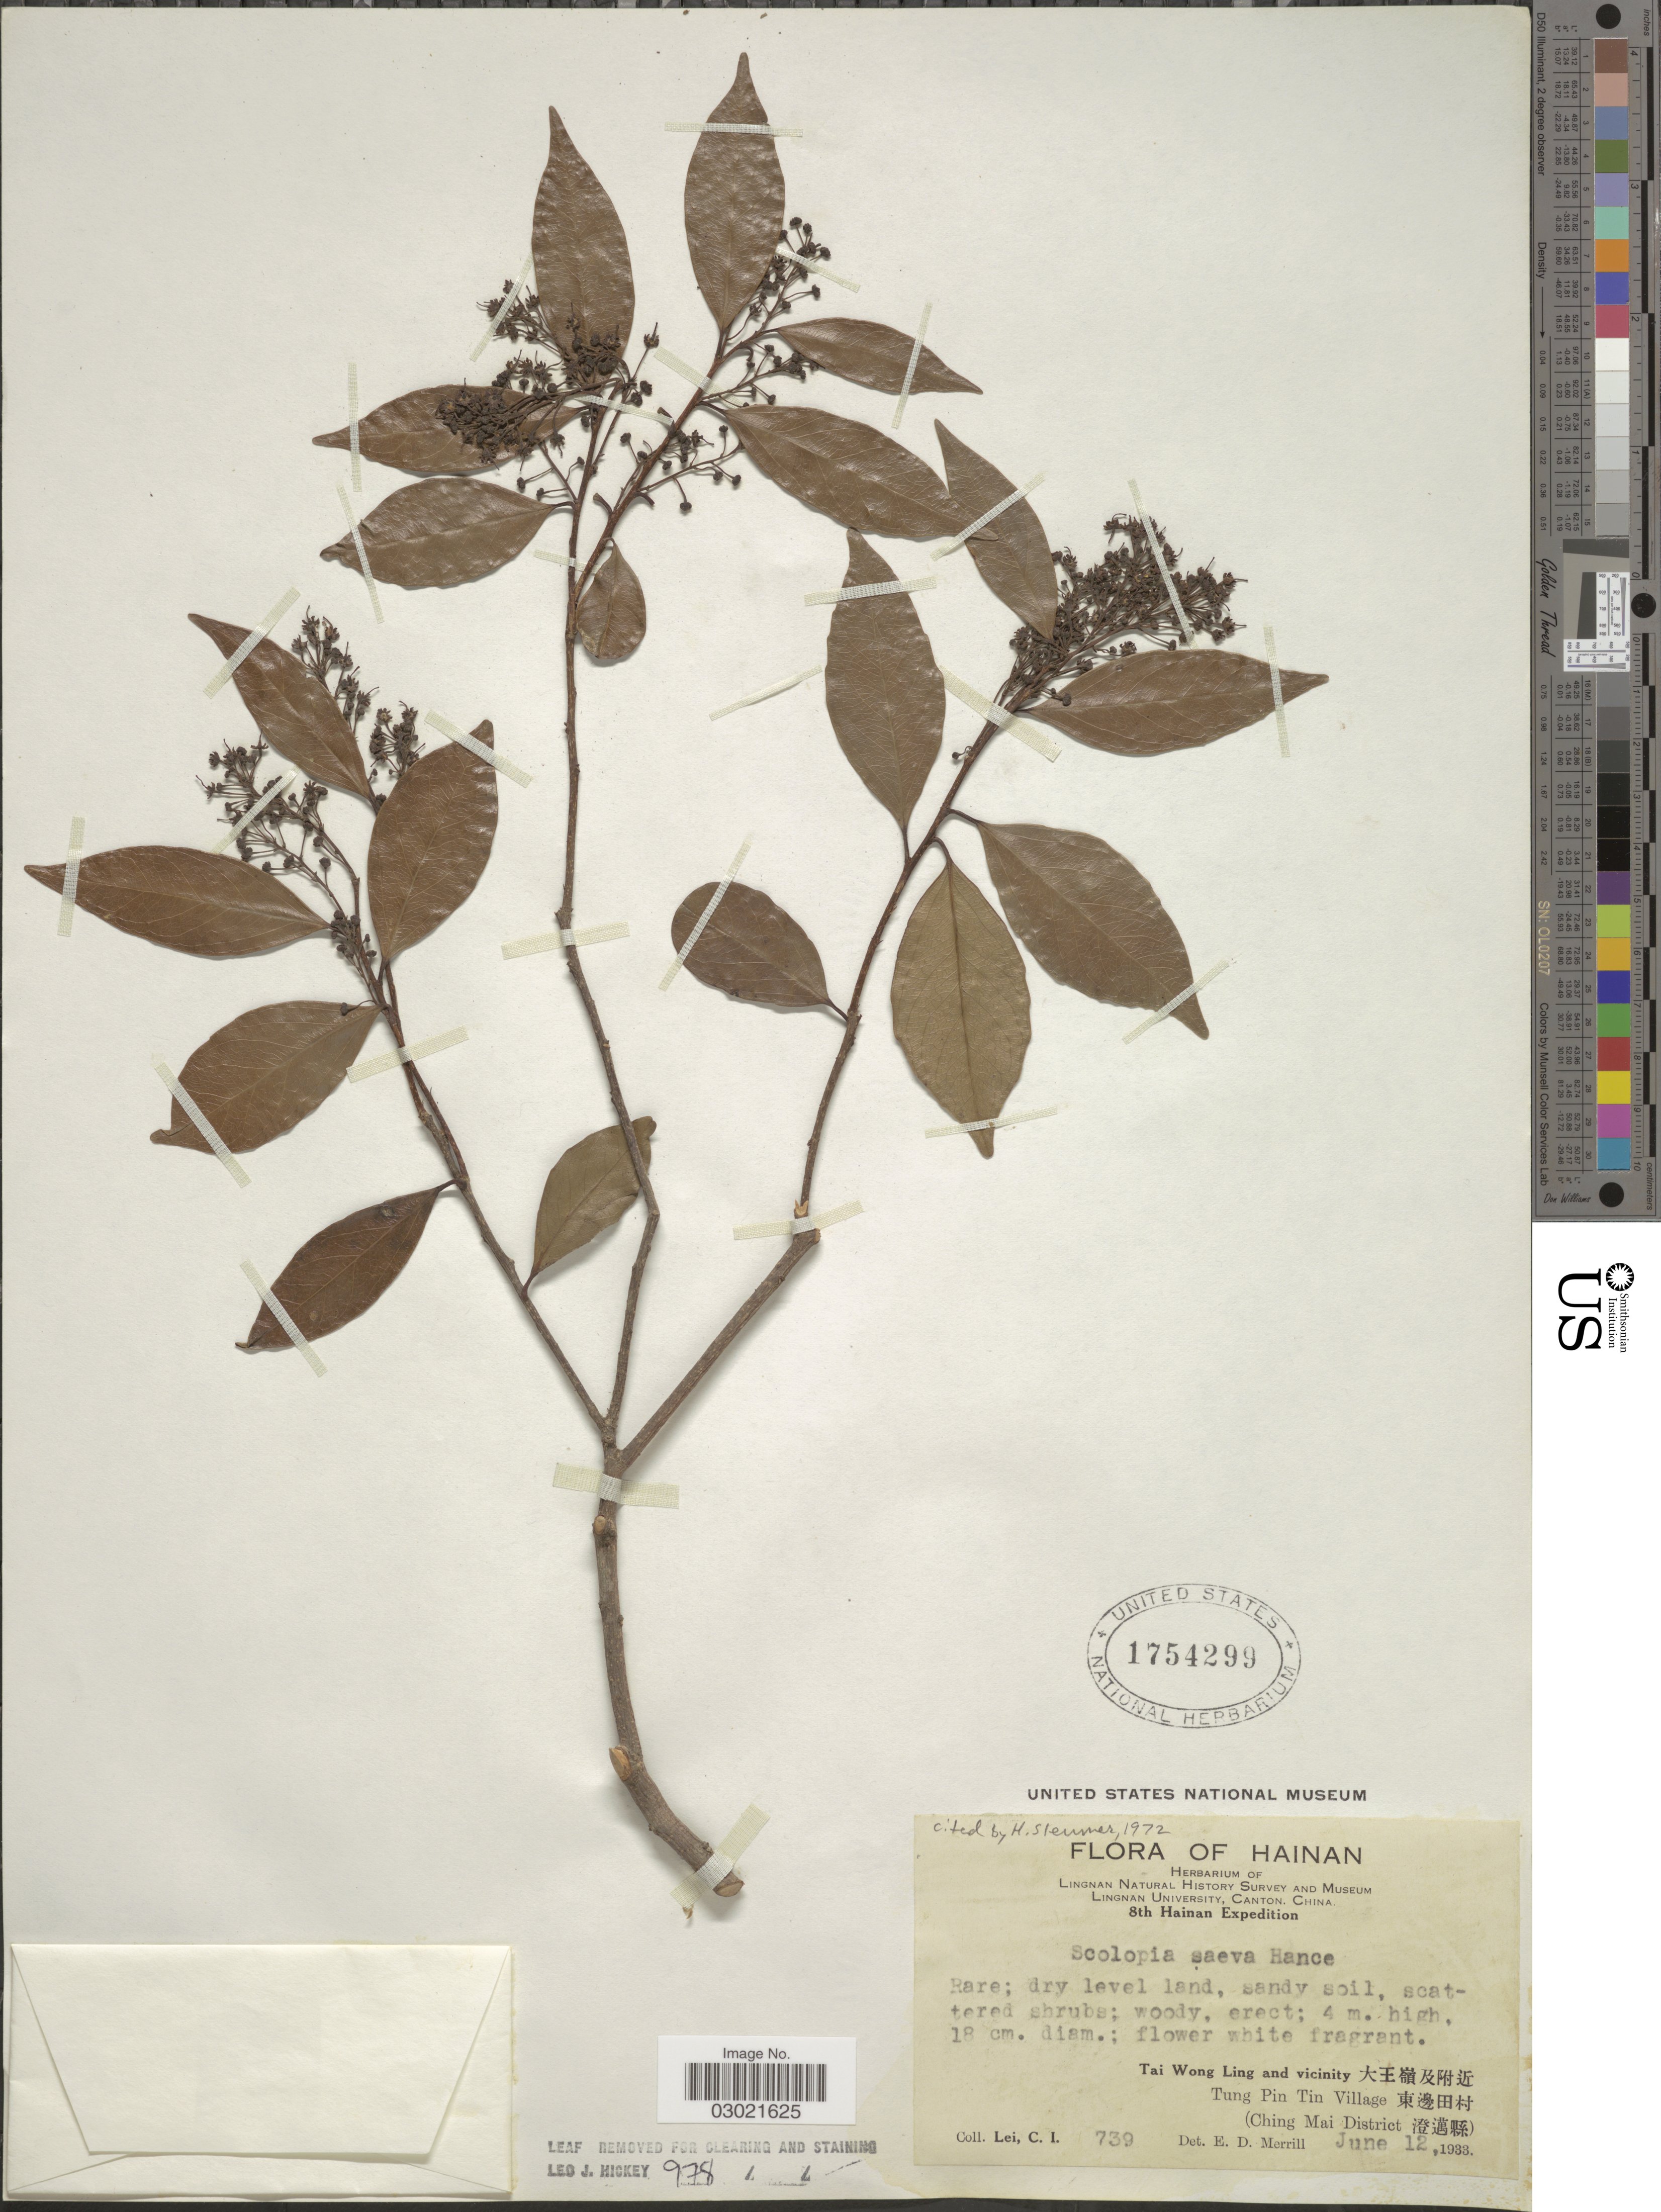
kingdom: Plantae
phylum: Tracheophyta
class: Magnoliopsida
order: Malpighiales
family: Salicaceae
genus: Scolopia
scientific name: Scolopia saeva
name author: (Hance) Hance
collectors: C. I. Lei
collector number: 739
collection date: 1933-06-12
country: China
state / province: Hainan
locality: Tai Wong Ling and vicinity X. Tung Pin Tin Village X. (Ching Mai District X).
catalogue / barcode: US 1754299